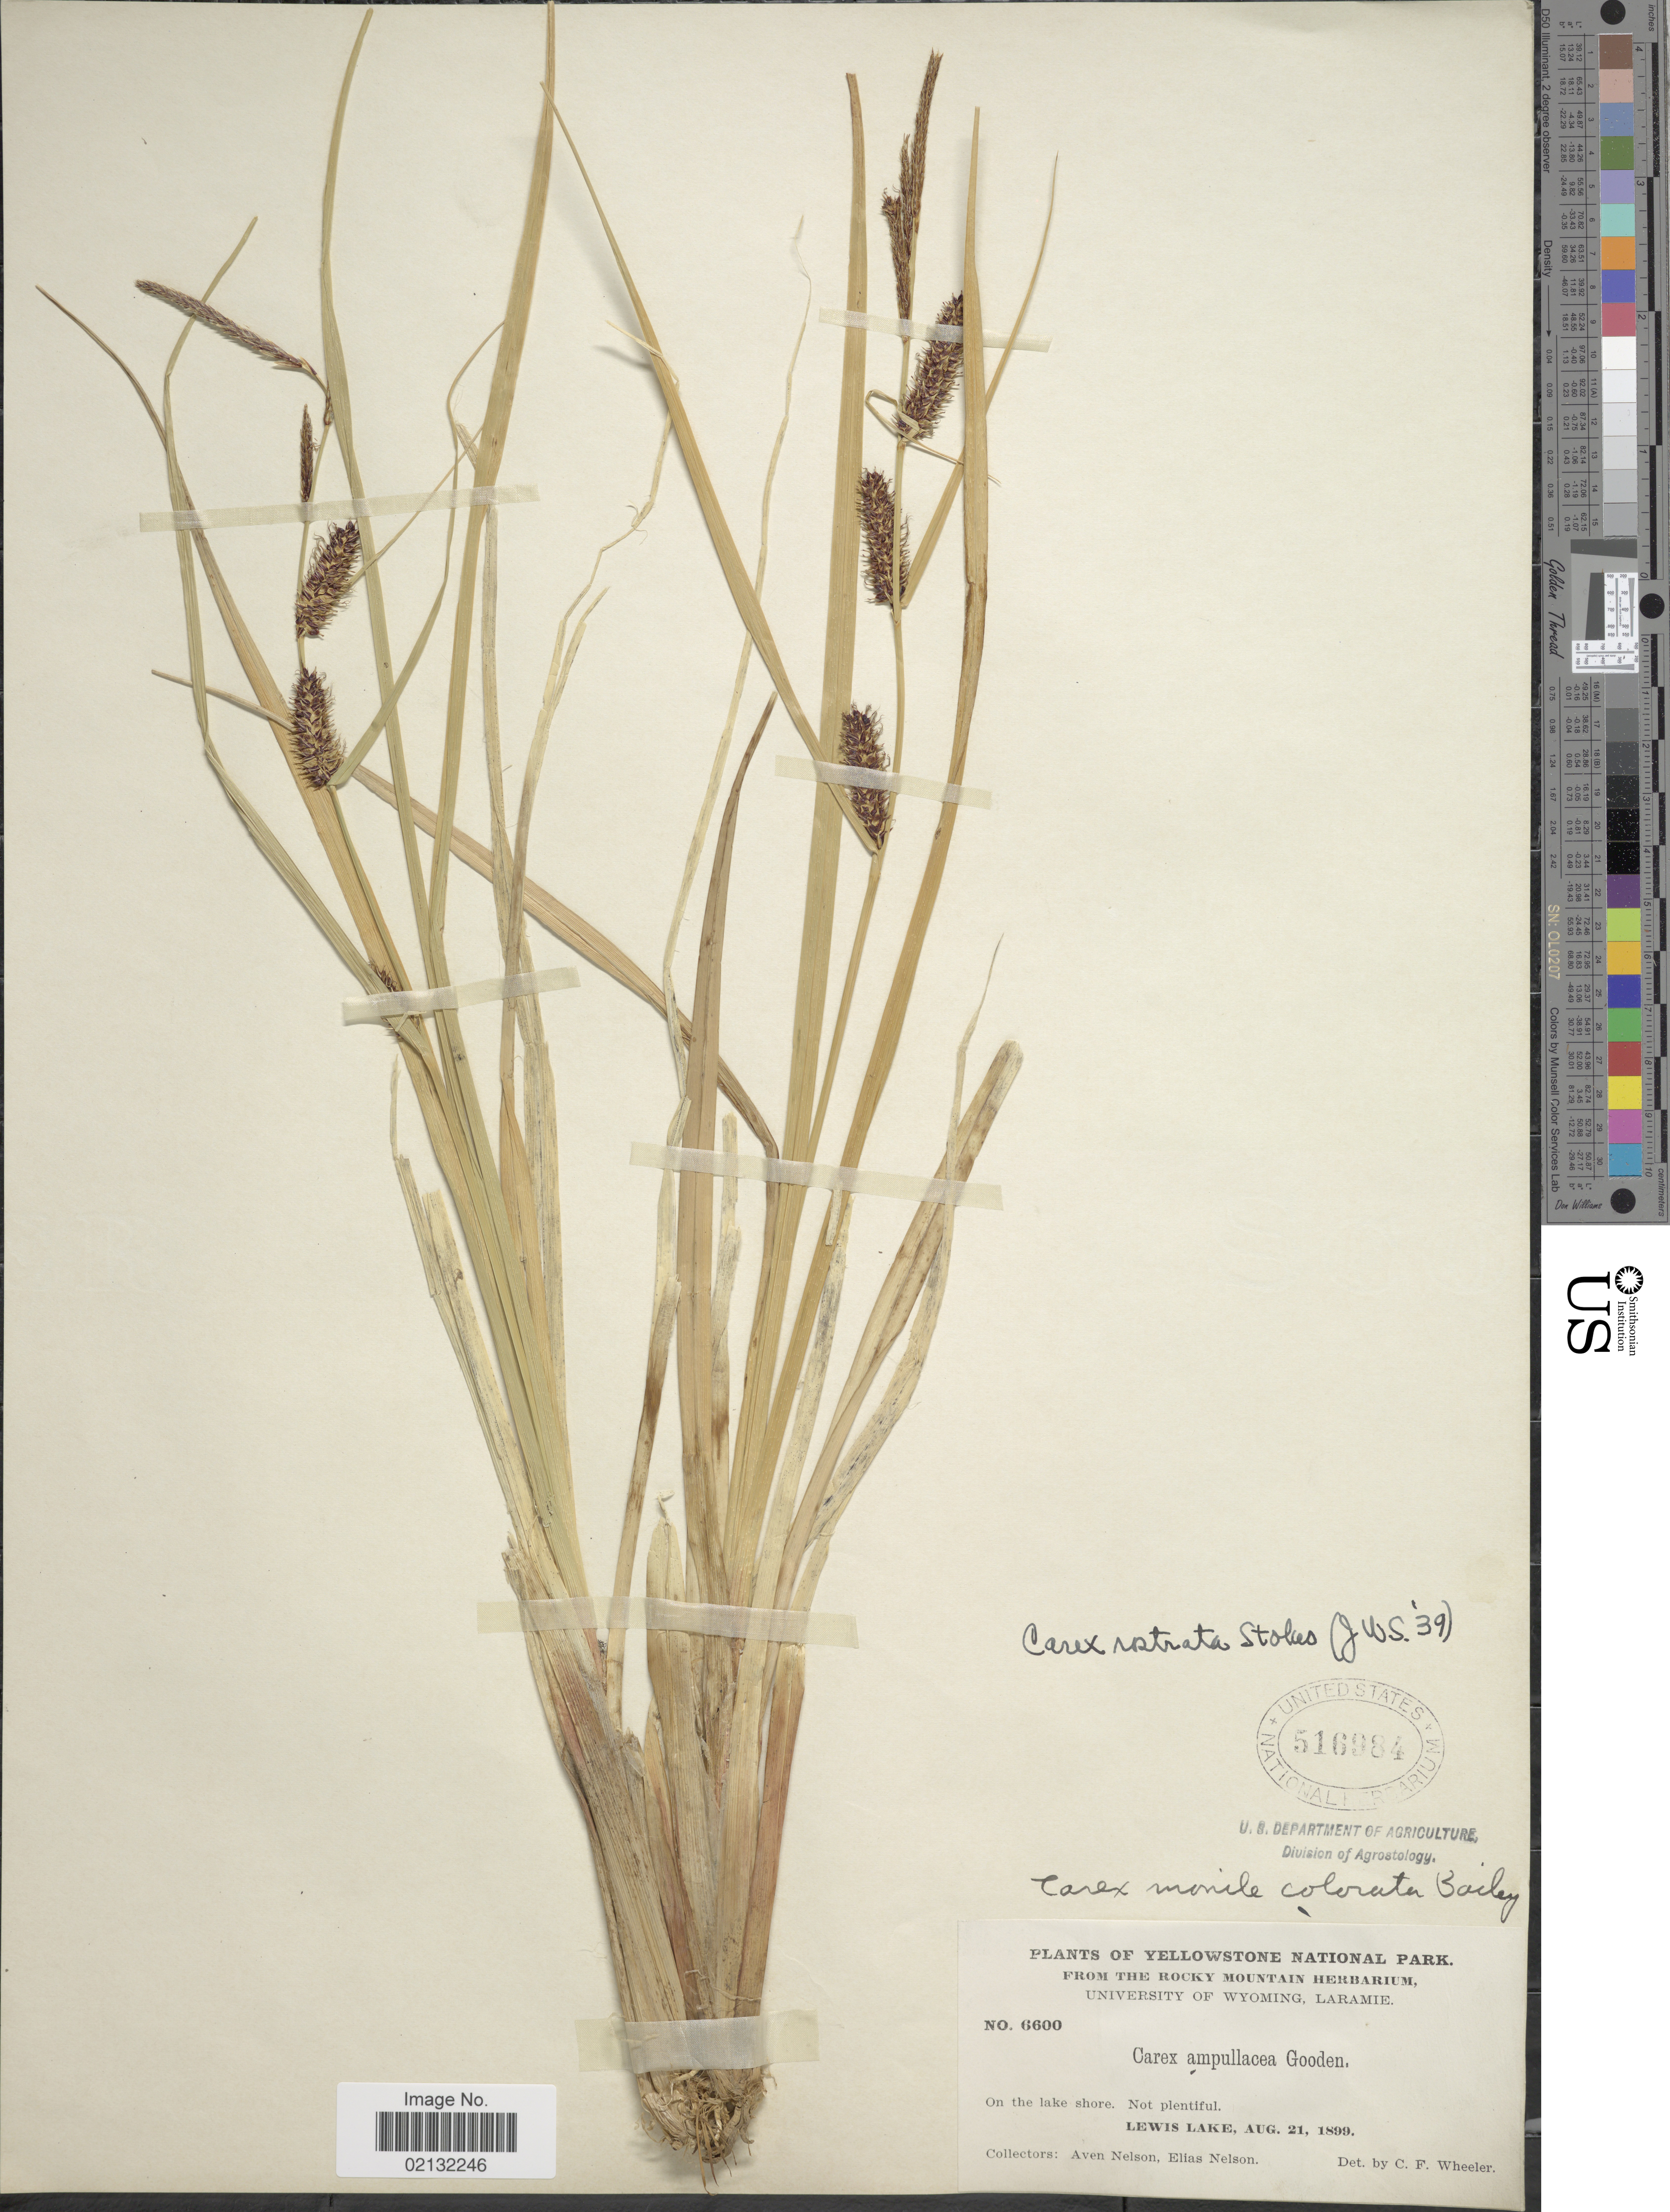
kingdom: Plantae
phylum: Tracheophyta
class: Liliopsida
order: Poales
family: Cyperaceae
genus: Carex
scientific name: Carex rostrata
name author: Stokes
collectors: A. Nelson & E. Nelson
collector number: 6600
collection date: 1899-08-21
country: United States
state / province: Wyoming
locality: Yellowstone National Park, on the lake shore, Lewis Lake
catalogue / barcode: US 516984